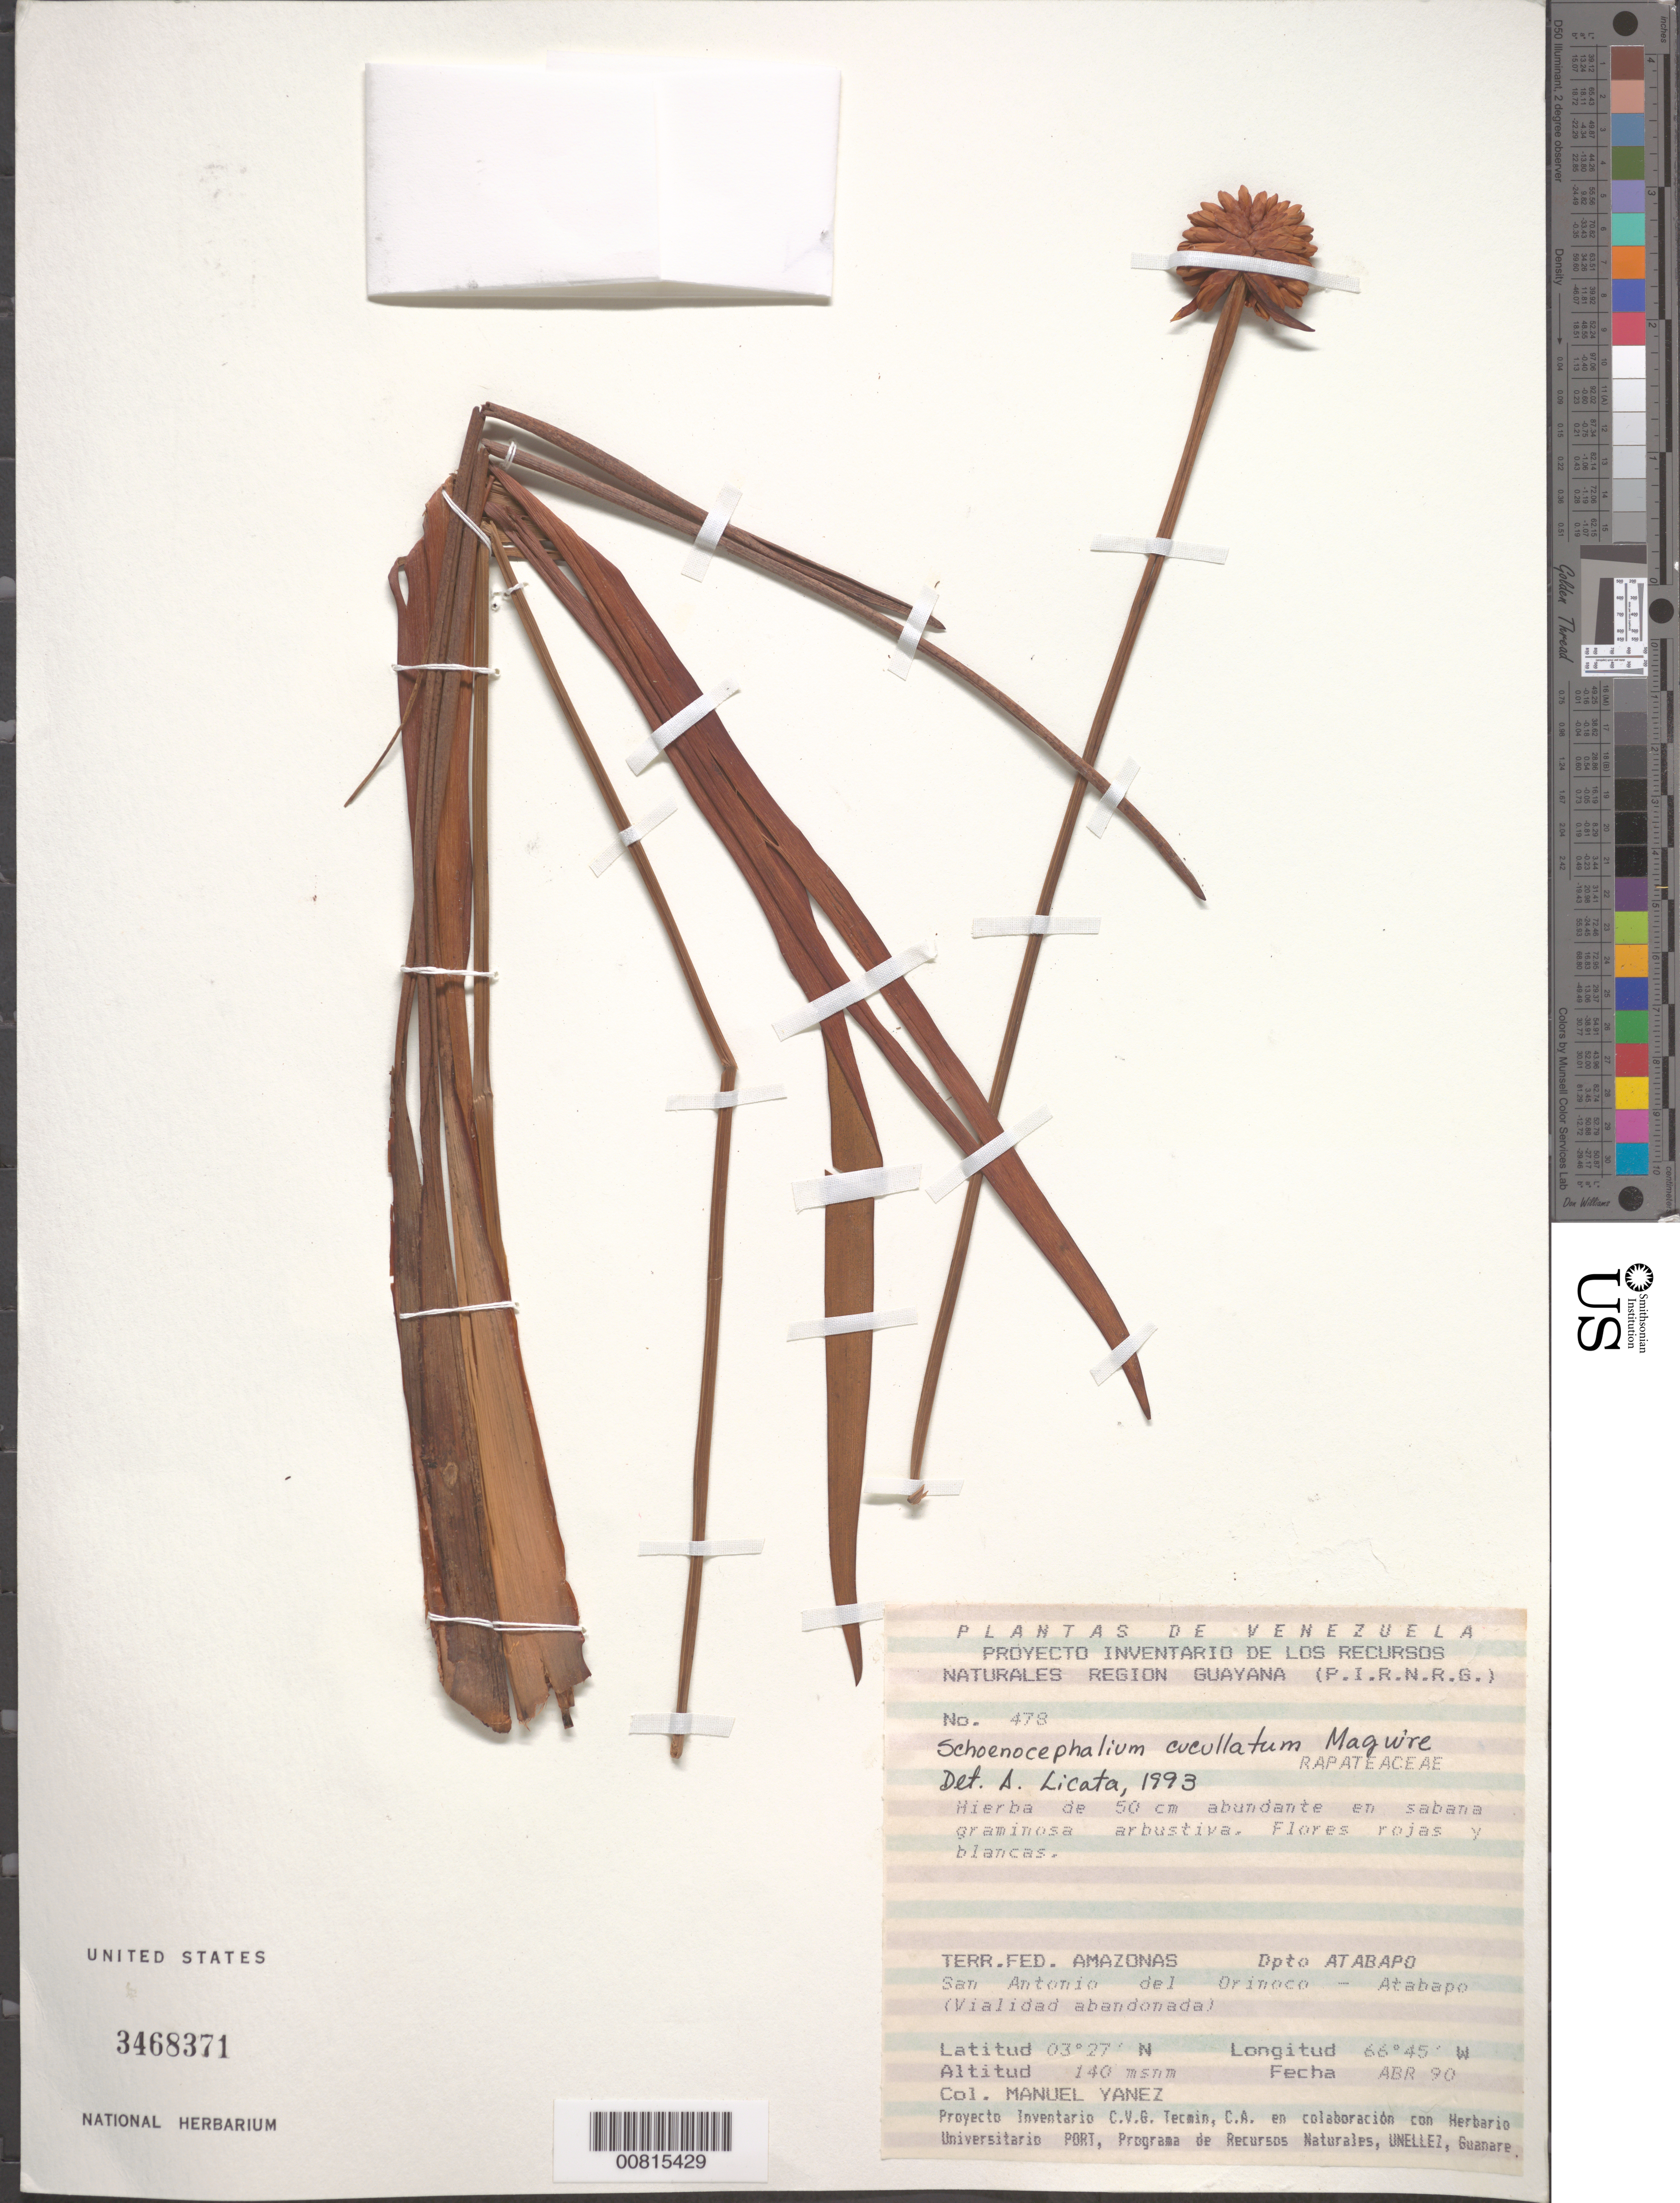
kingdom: Plantae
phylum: Tracheophyta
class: Liliopsida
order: Poales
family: Rapateaceae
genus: Schoenocephalium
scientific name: Schoenocephalium cucullatum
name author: Maguire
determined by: Licata, A., (PORT), Univ. Nac. Exp. de los Llanos Ezequiel Zamora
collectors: M. Yanez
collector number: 478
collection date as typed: Apr-90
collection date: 1990-04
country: Venezuela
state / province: Amazonas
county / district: Atabapo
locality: San Antonio del Orinoco (Vialidad abandonada)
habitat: Sabana graminosa arbustiva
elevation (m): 140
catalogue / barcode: US 3468371